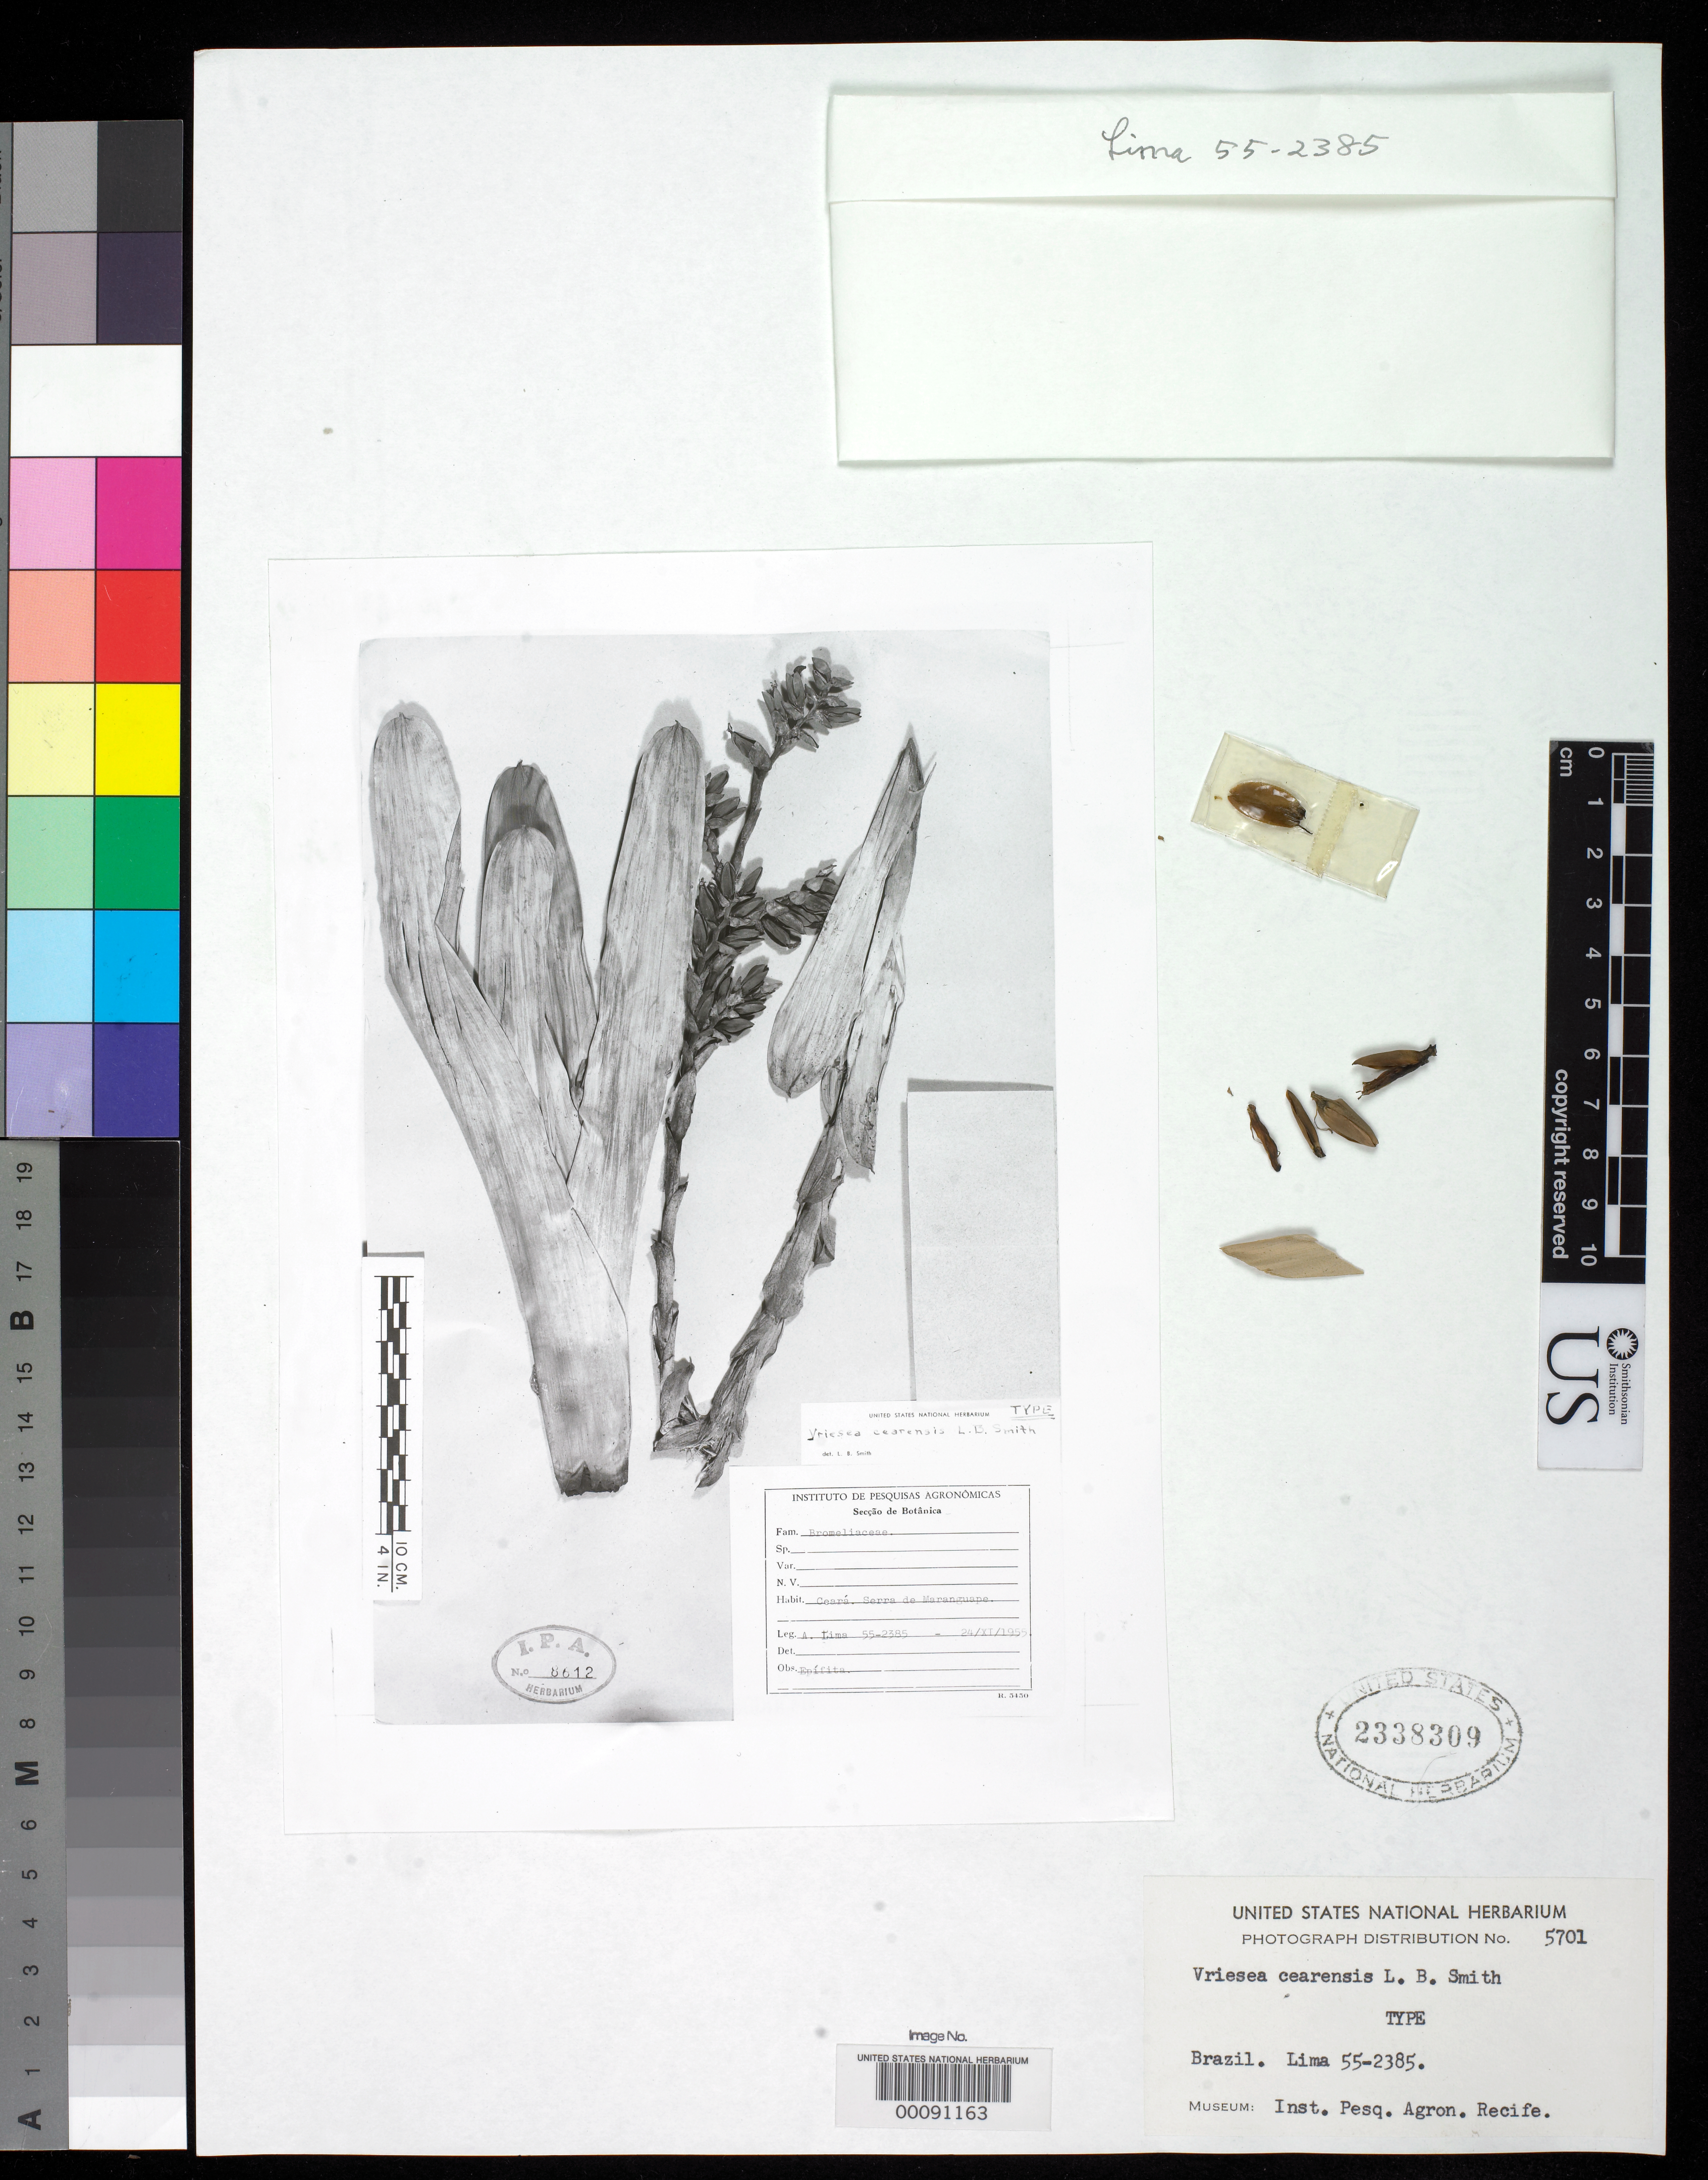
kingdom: Plantae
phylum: Tracheophyta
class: Liliopsida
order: Poales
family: Bromeliaceae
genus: Vriesea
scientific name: Vriesea cearensis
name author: L.B. Sm.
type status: Isotype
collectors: D. A. Lima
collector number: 55-2385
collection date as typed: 24 Nov 1955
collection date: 1955-11-24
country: Brazil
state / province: Ceará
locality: Serra de Maranguape.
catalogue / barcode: US 2338309